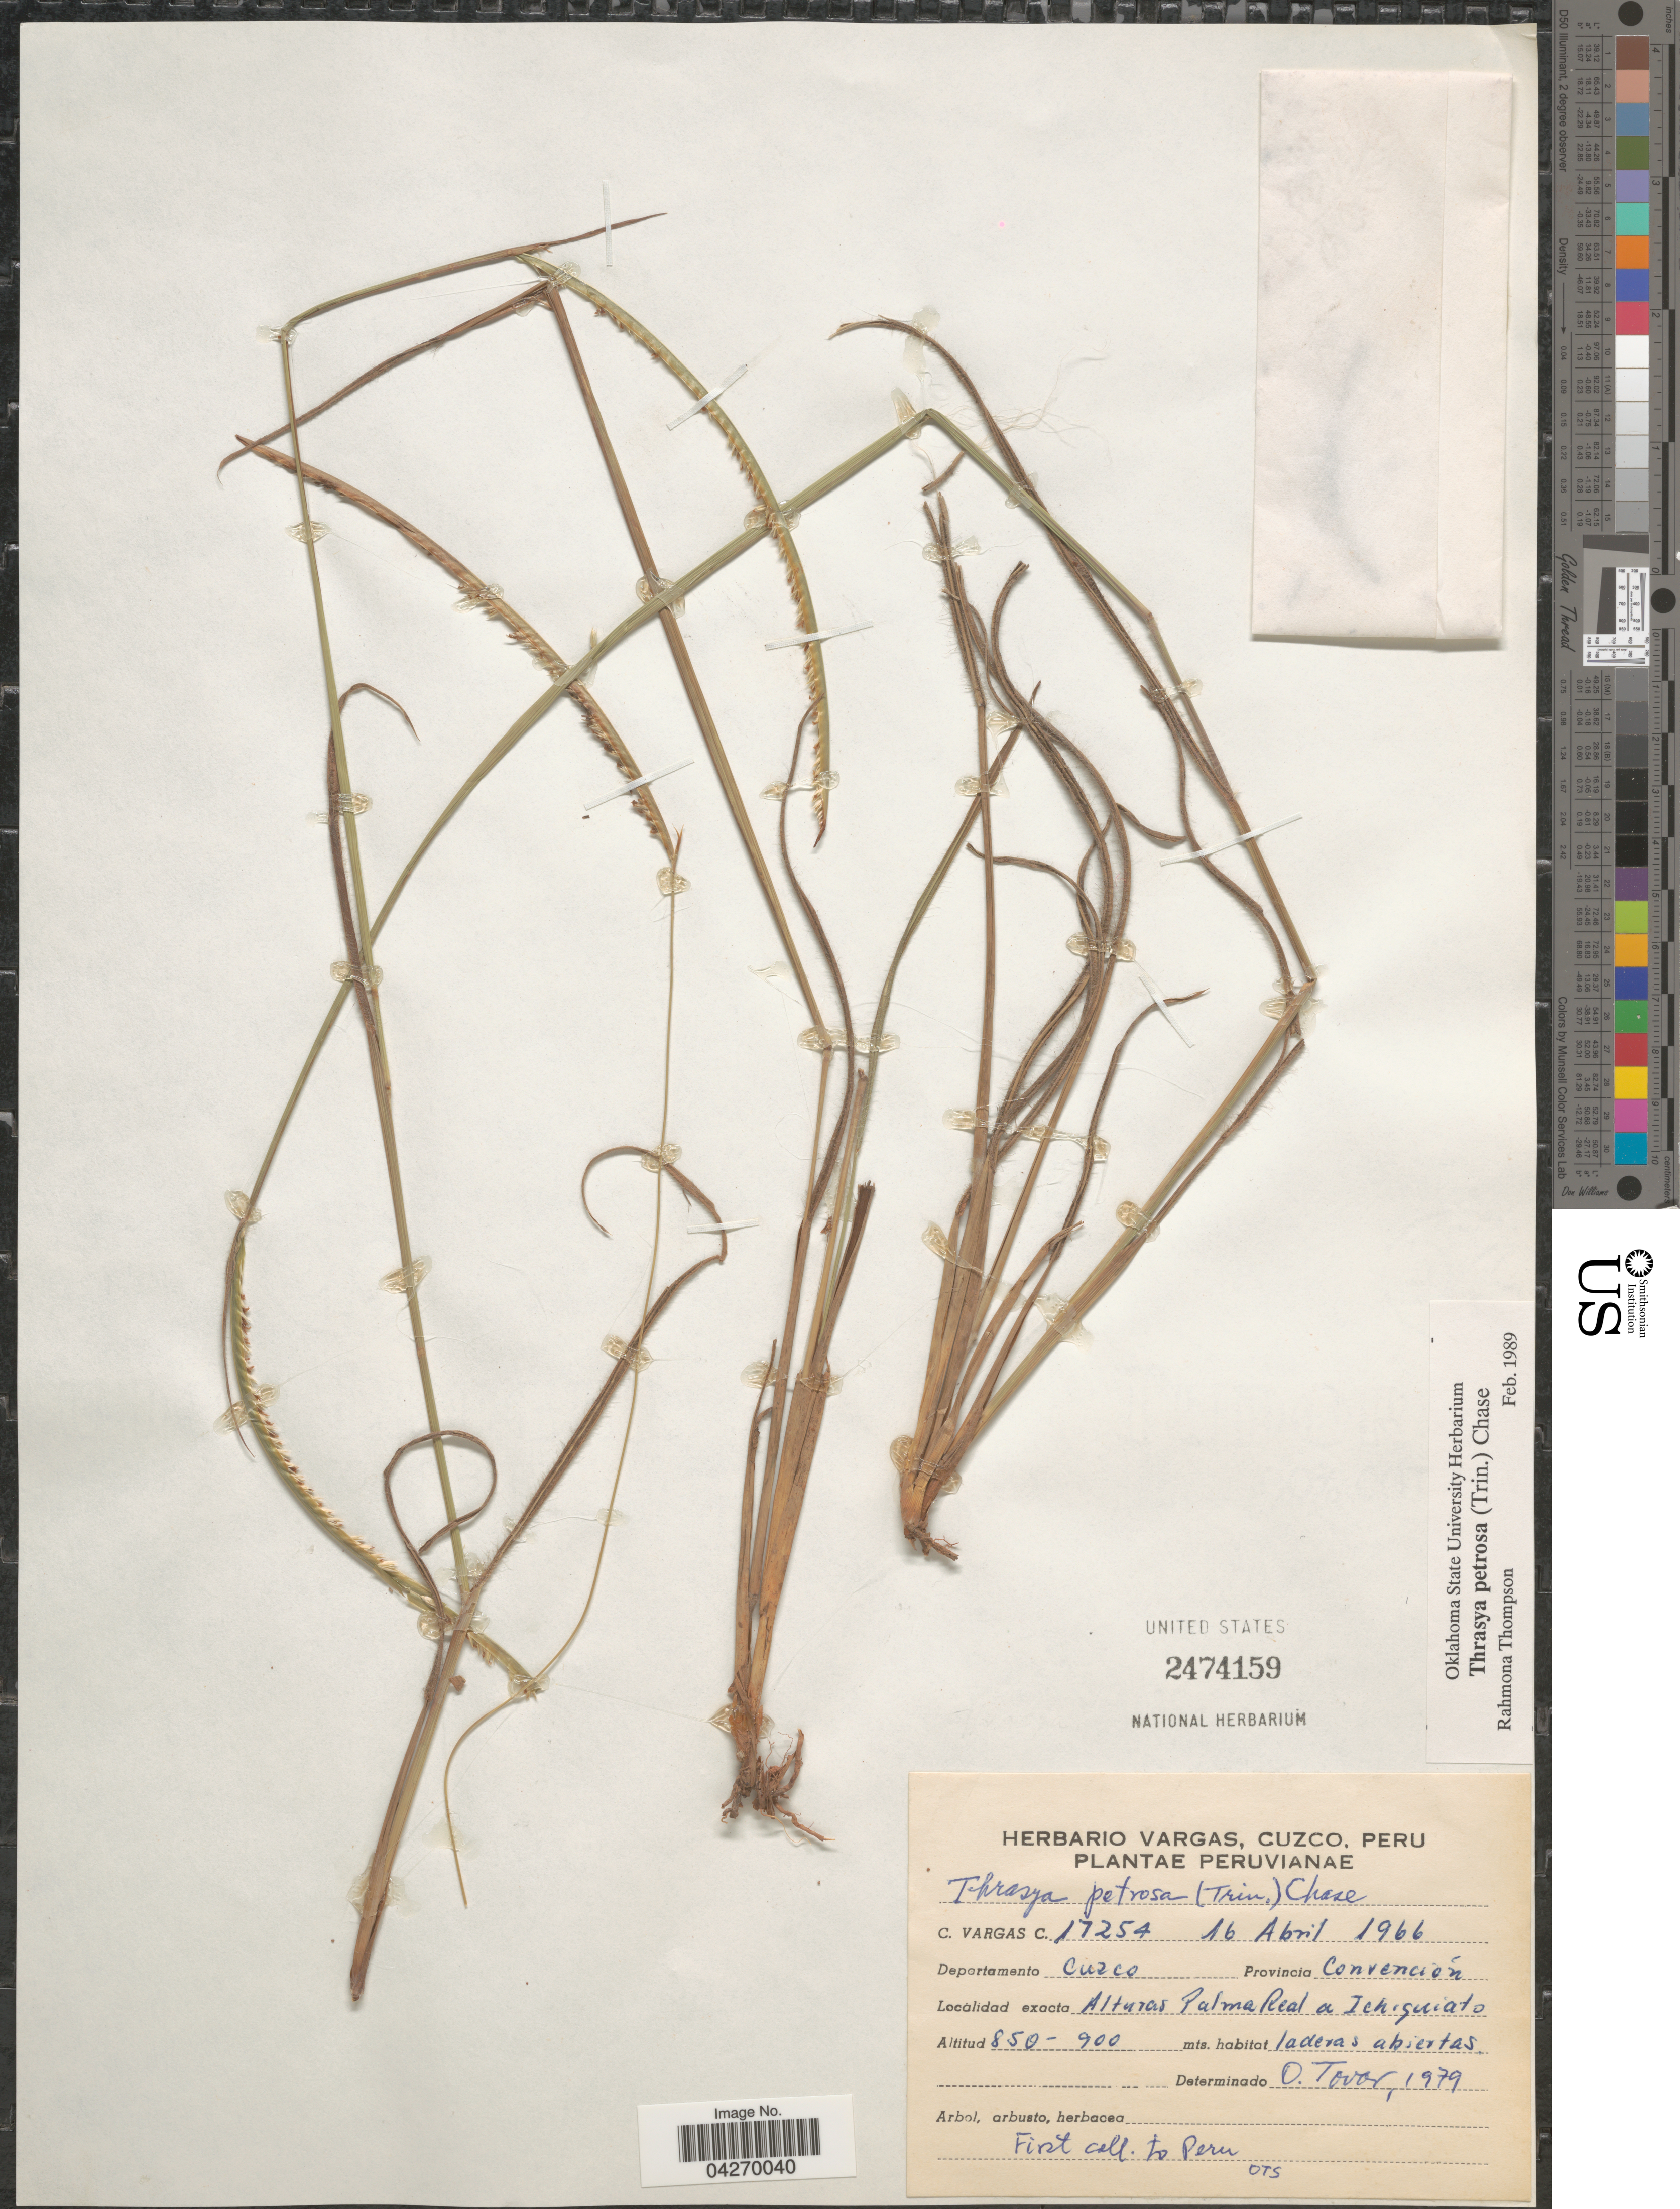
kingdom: Plantae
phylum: Tracheophyta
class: Liliopsida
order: Poales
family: Poaceae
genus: Paspalum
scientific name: Paspalum foliiforme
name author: S. Denham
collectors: C. Vargas Calderón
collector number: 17254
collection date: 1966-04-16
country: Peru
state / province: Cusco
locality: Departamento Cuzco. Provincia Convención. Alturas Palma Real a Ichiguiato.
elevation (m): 850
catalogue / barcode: US 2474159